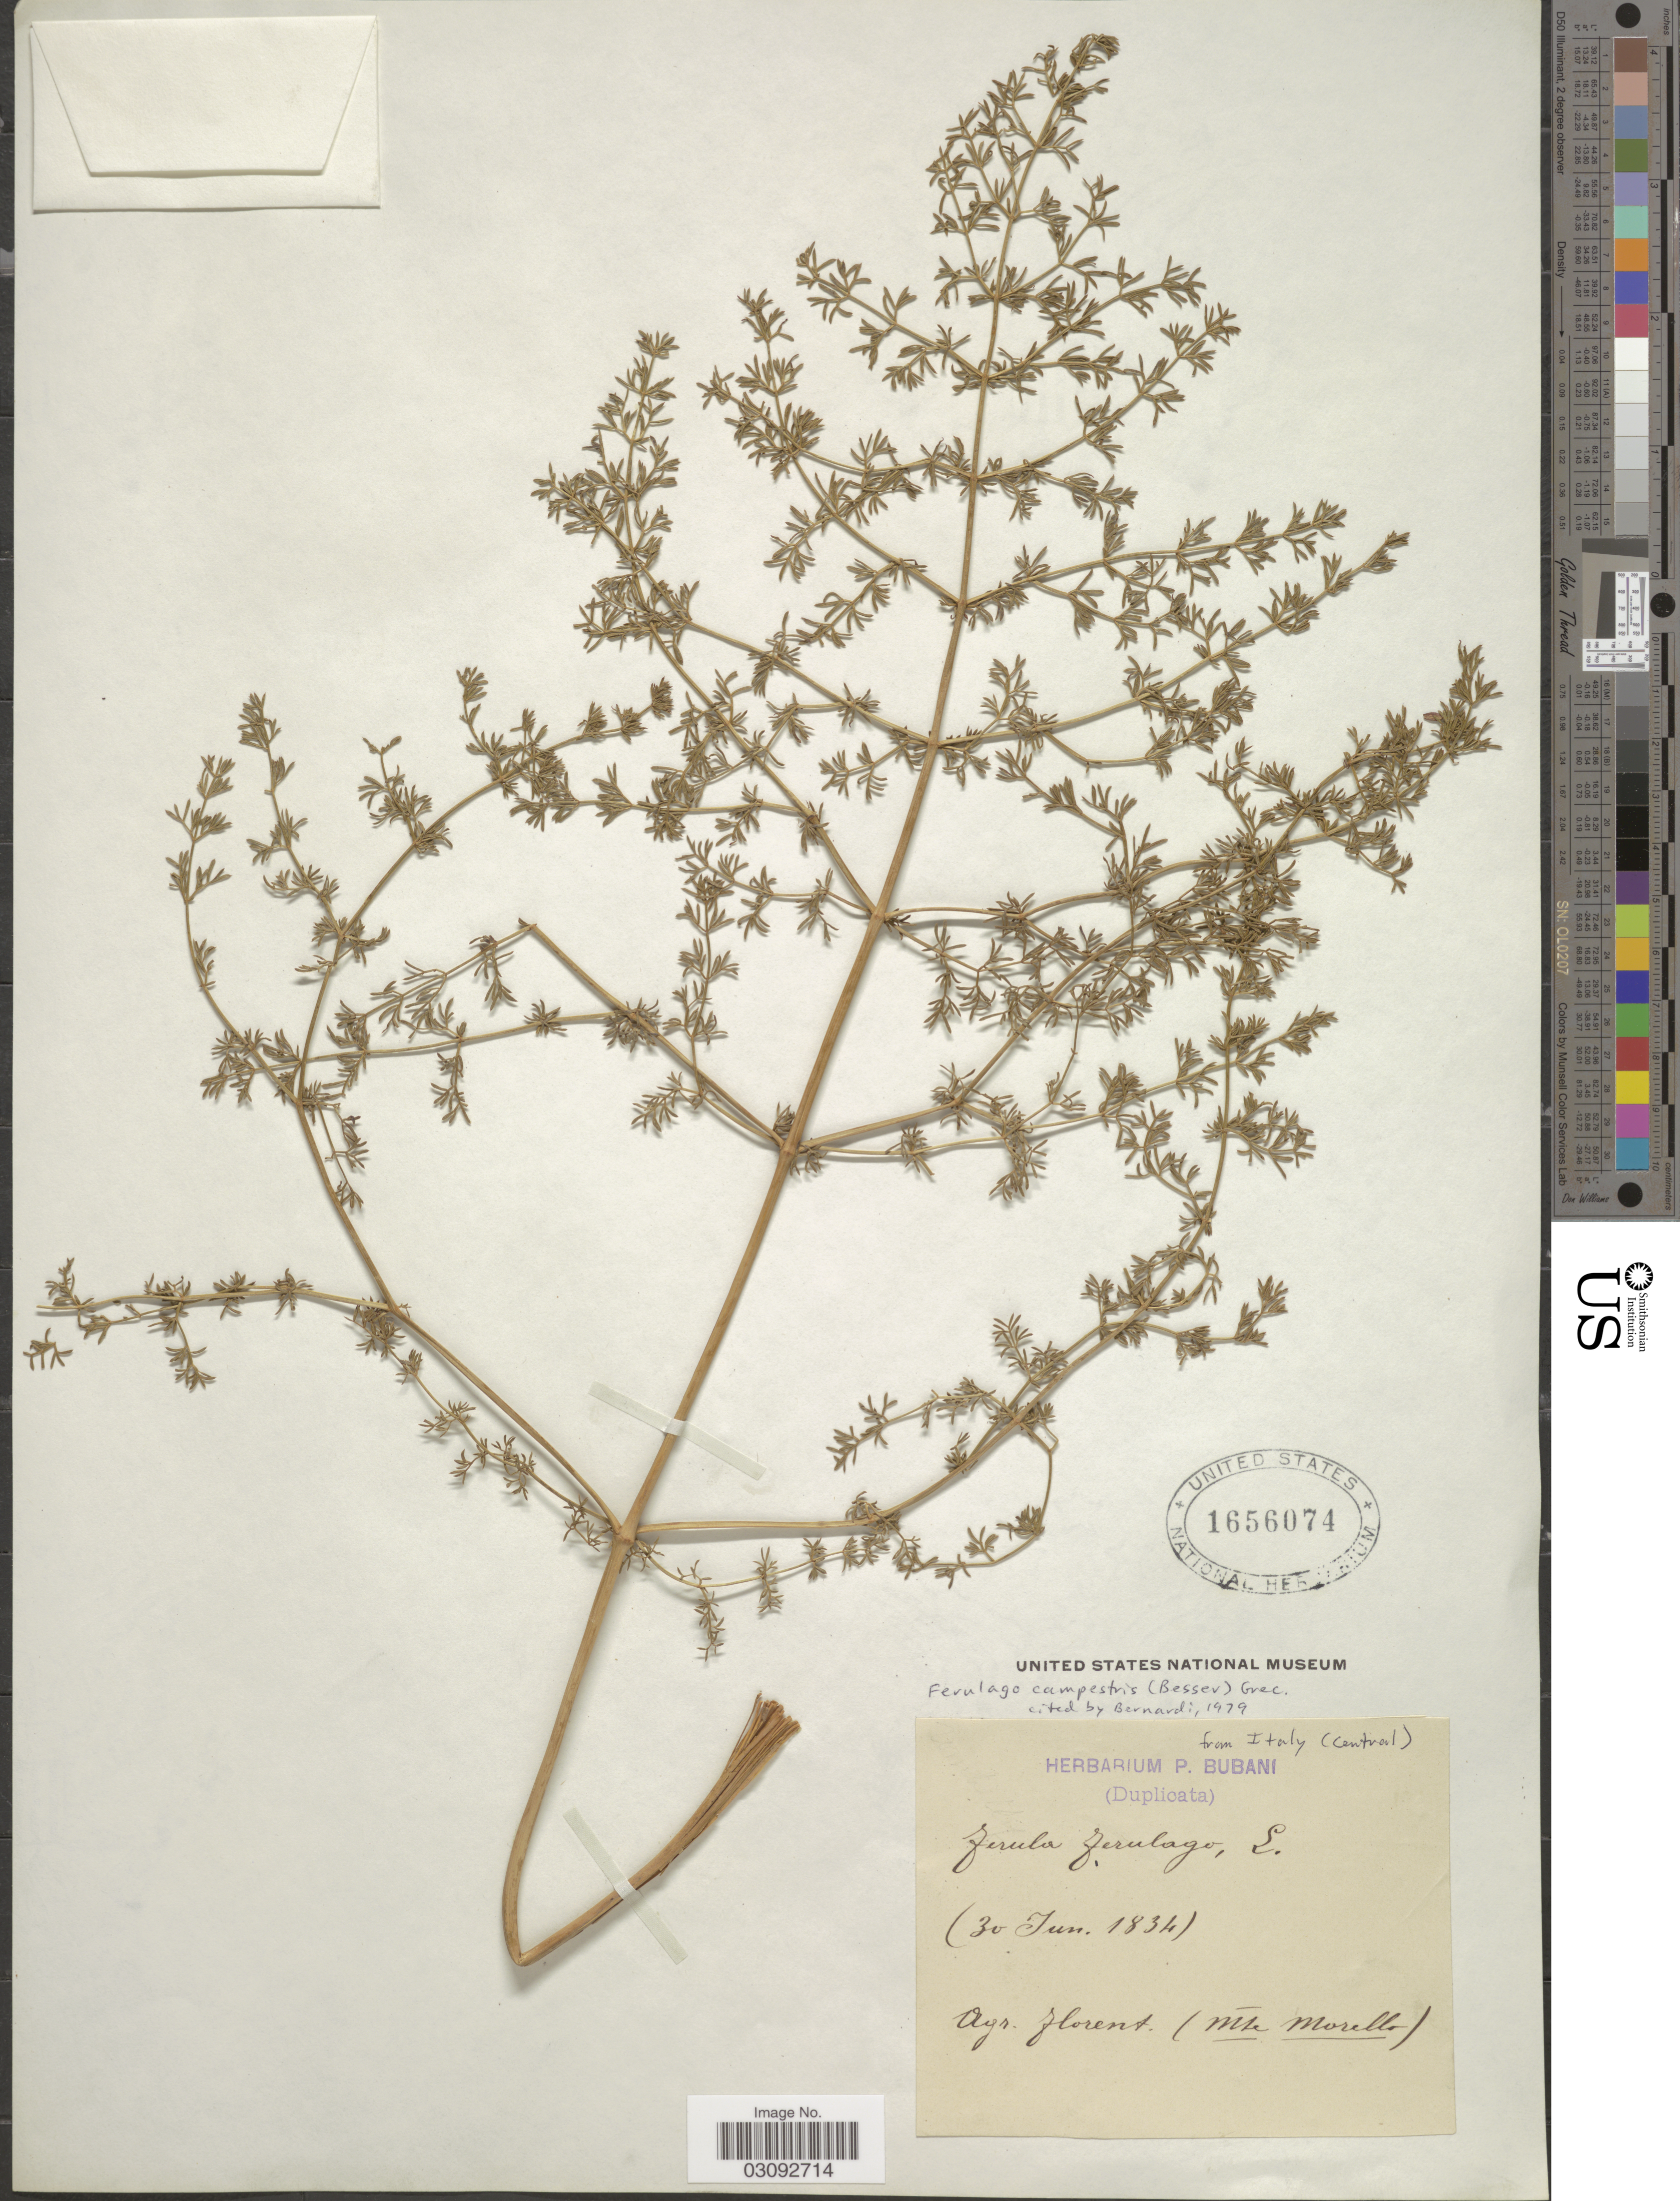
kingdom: Plantae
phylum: Tracheophyta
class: Magnoliopsida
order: Apiales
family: Apiaceae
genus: Ferulago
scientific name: Ferulago campestris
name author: (Besser) Grecescu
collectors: ex herb. P. Bubani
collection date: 1834-06-30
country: Italy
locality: (Central), Agr. florent (Mte Morello).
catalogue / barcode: US 1656074